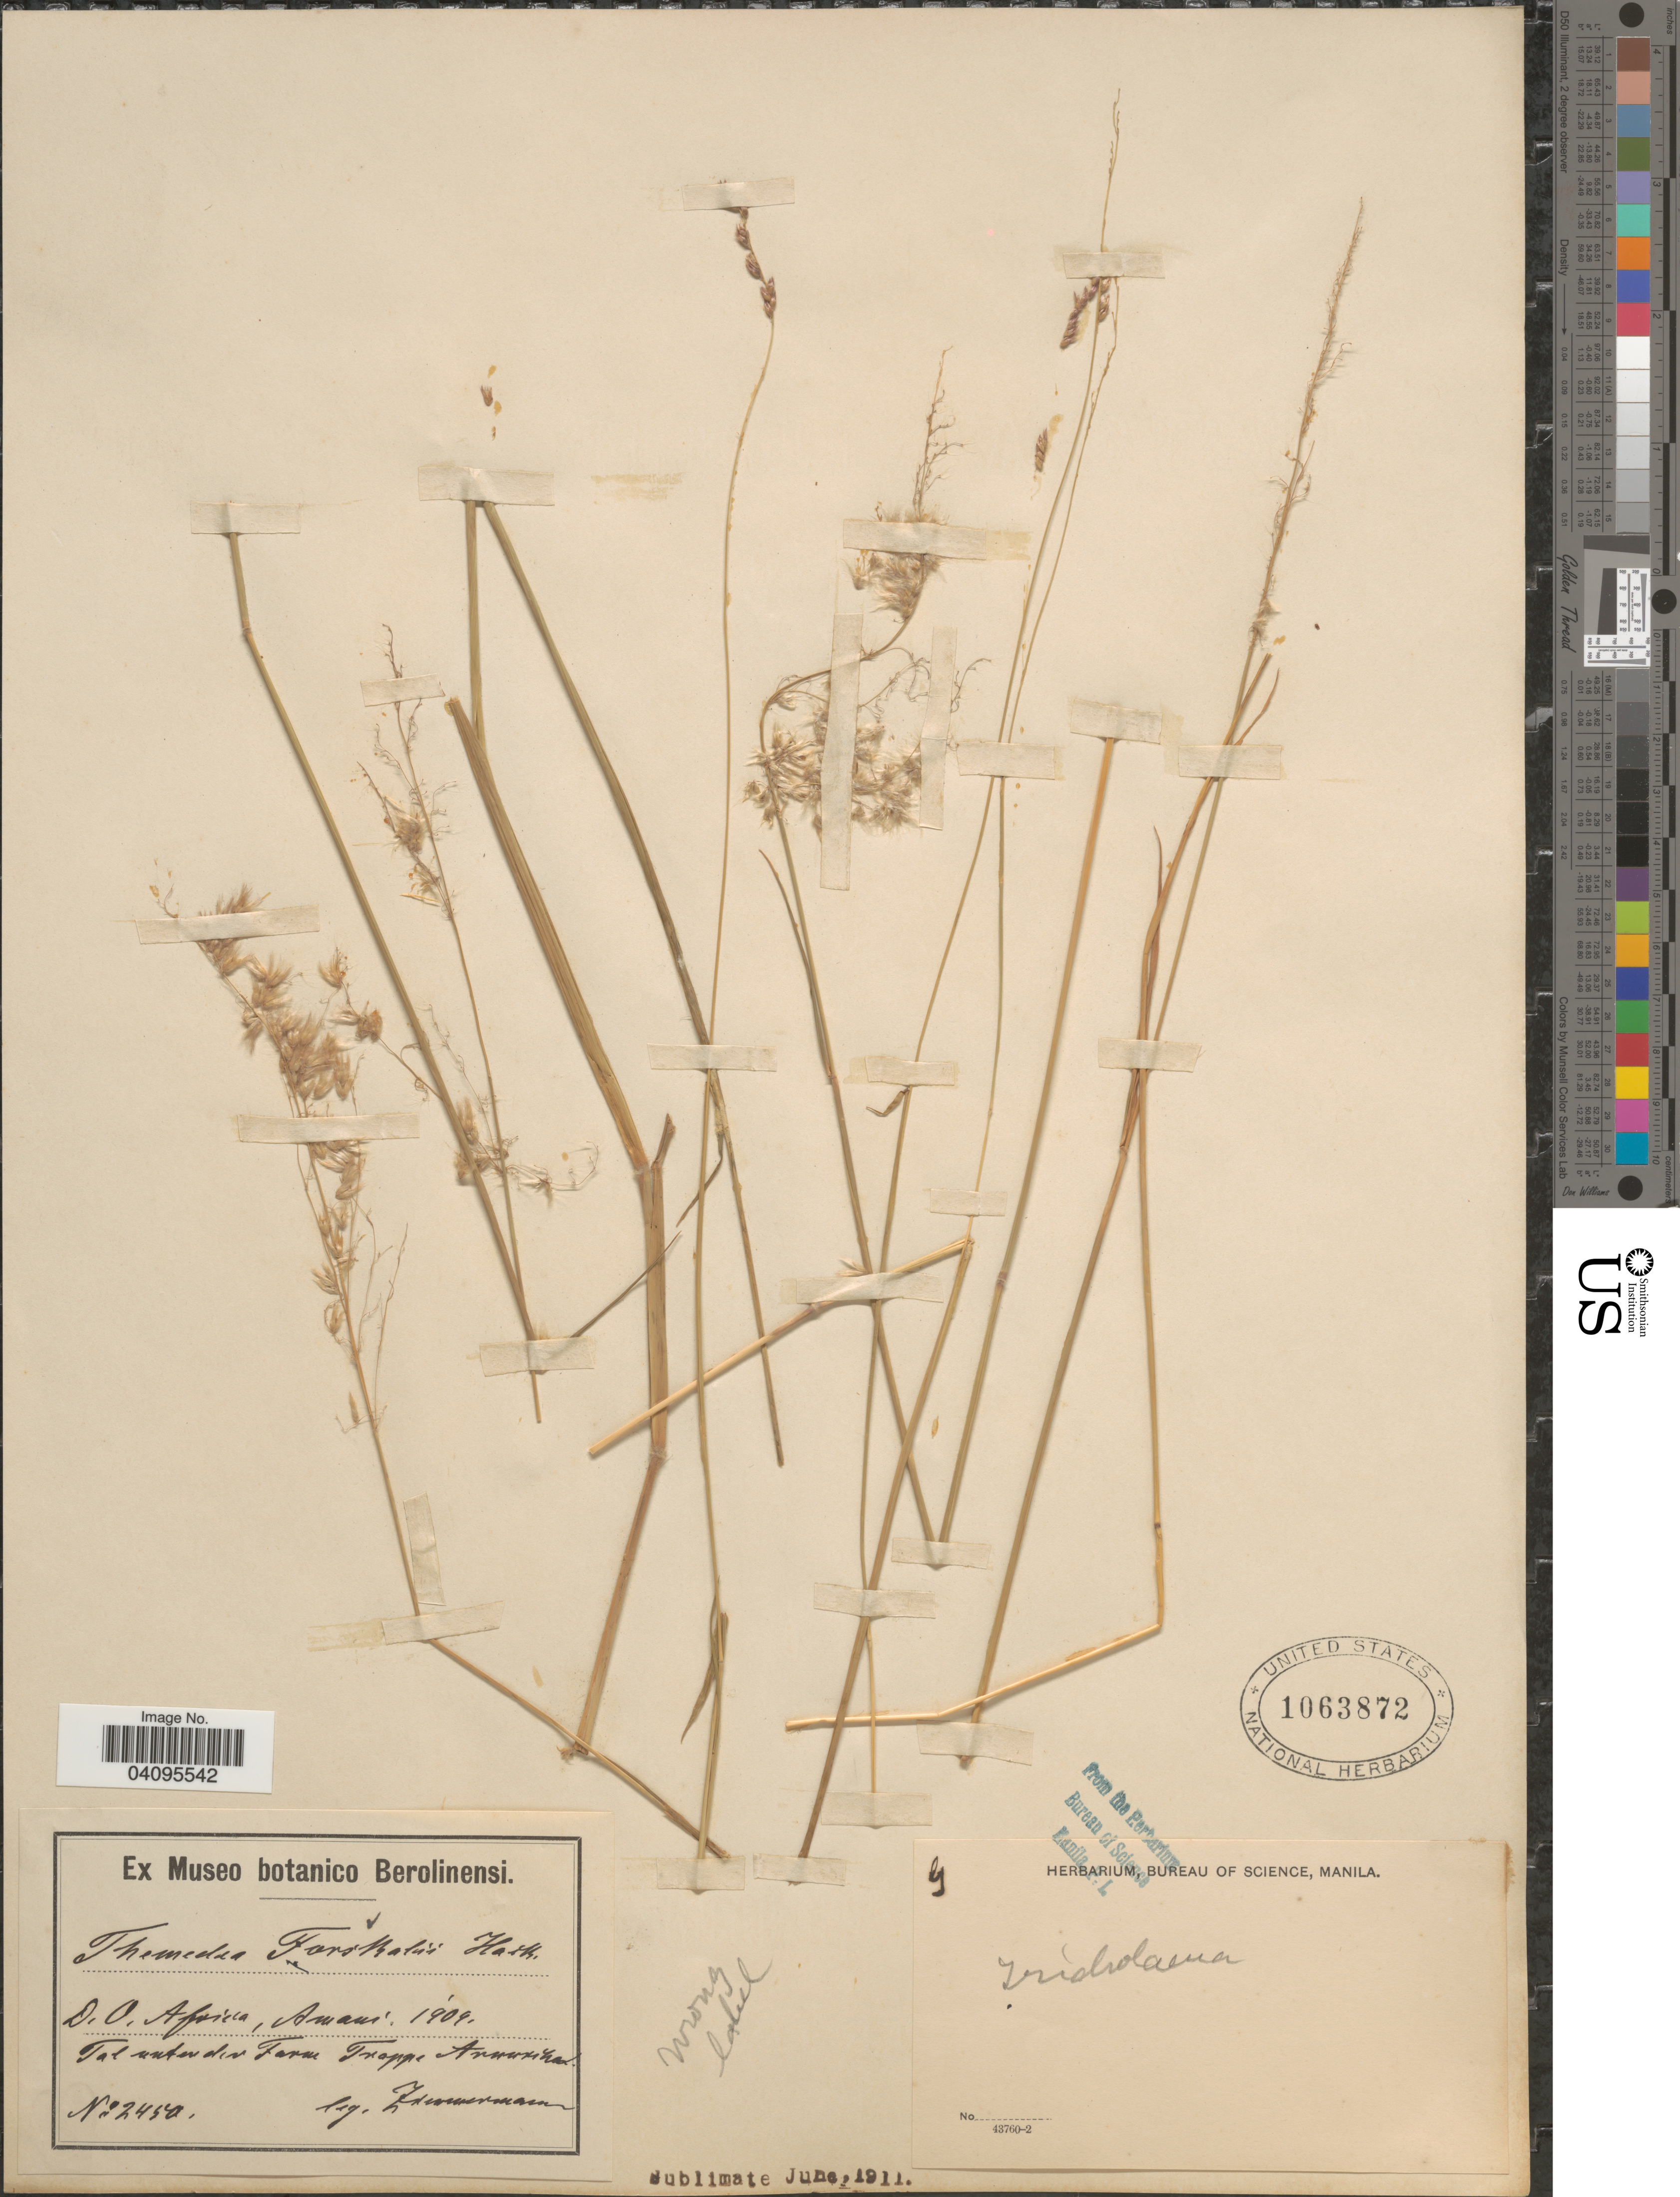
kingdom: Plantae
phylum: Tracheophyta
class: Liliopsida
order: Poales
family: Poaceae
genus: Melinis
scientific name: Melinis repens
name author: (Willd.) Zizka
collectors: -. Zimmermann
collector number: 2450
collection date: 1909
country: Tanzania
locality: D.O. Africa, Amani. Tal unter der Farm Troppe Armerika. [interpreted]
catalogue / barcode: US 1063872